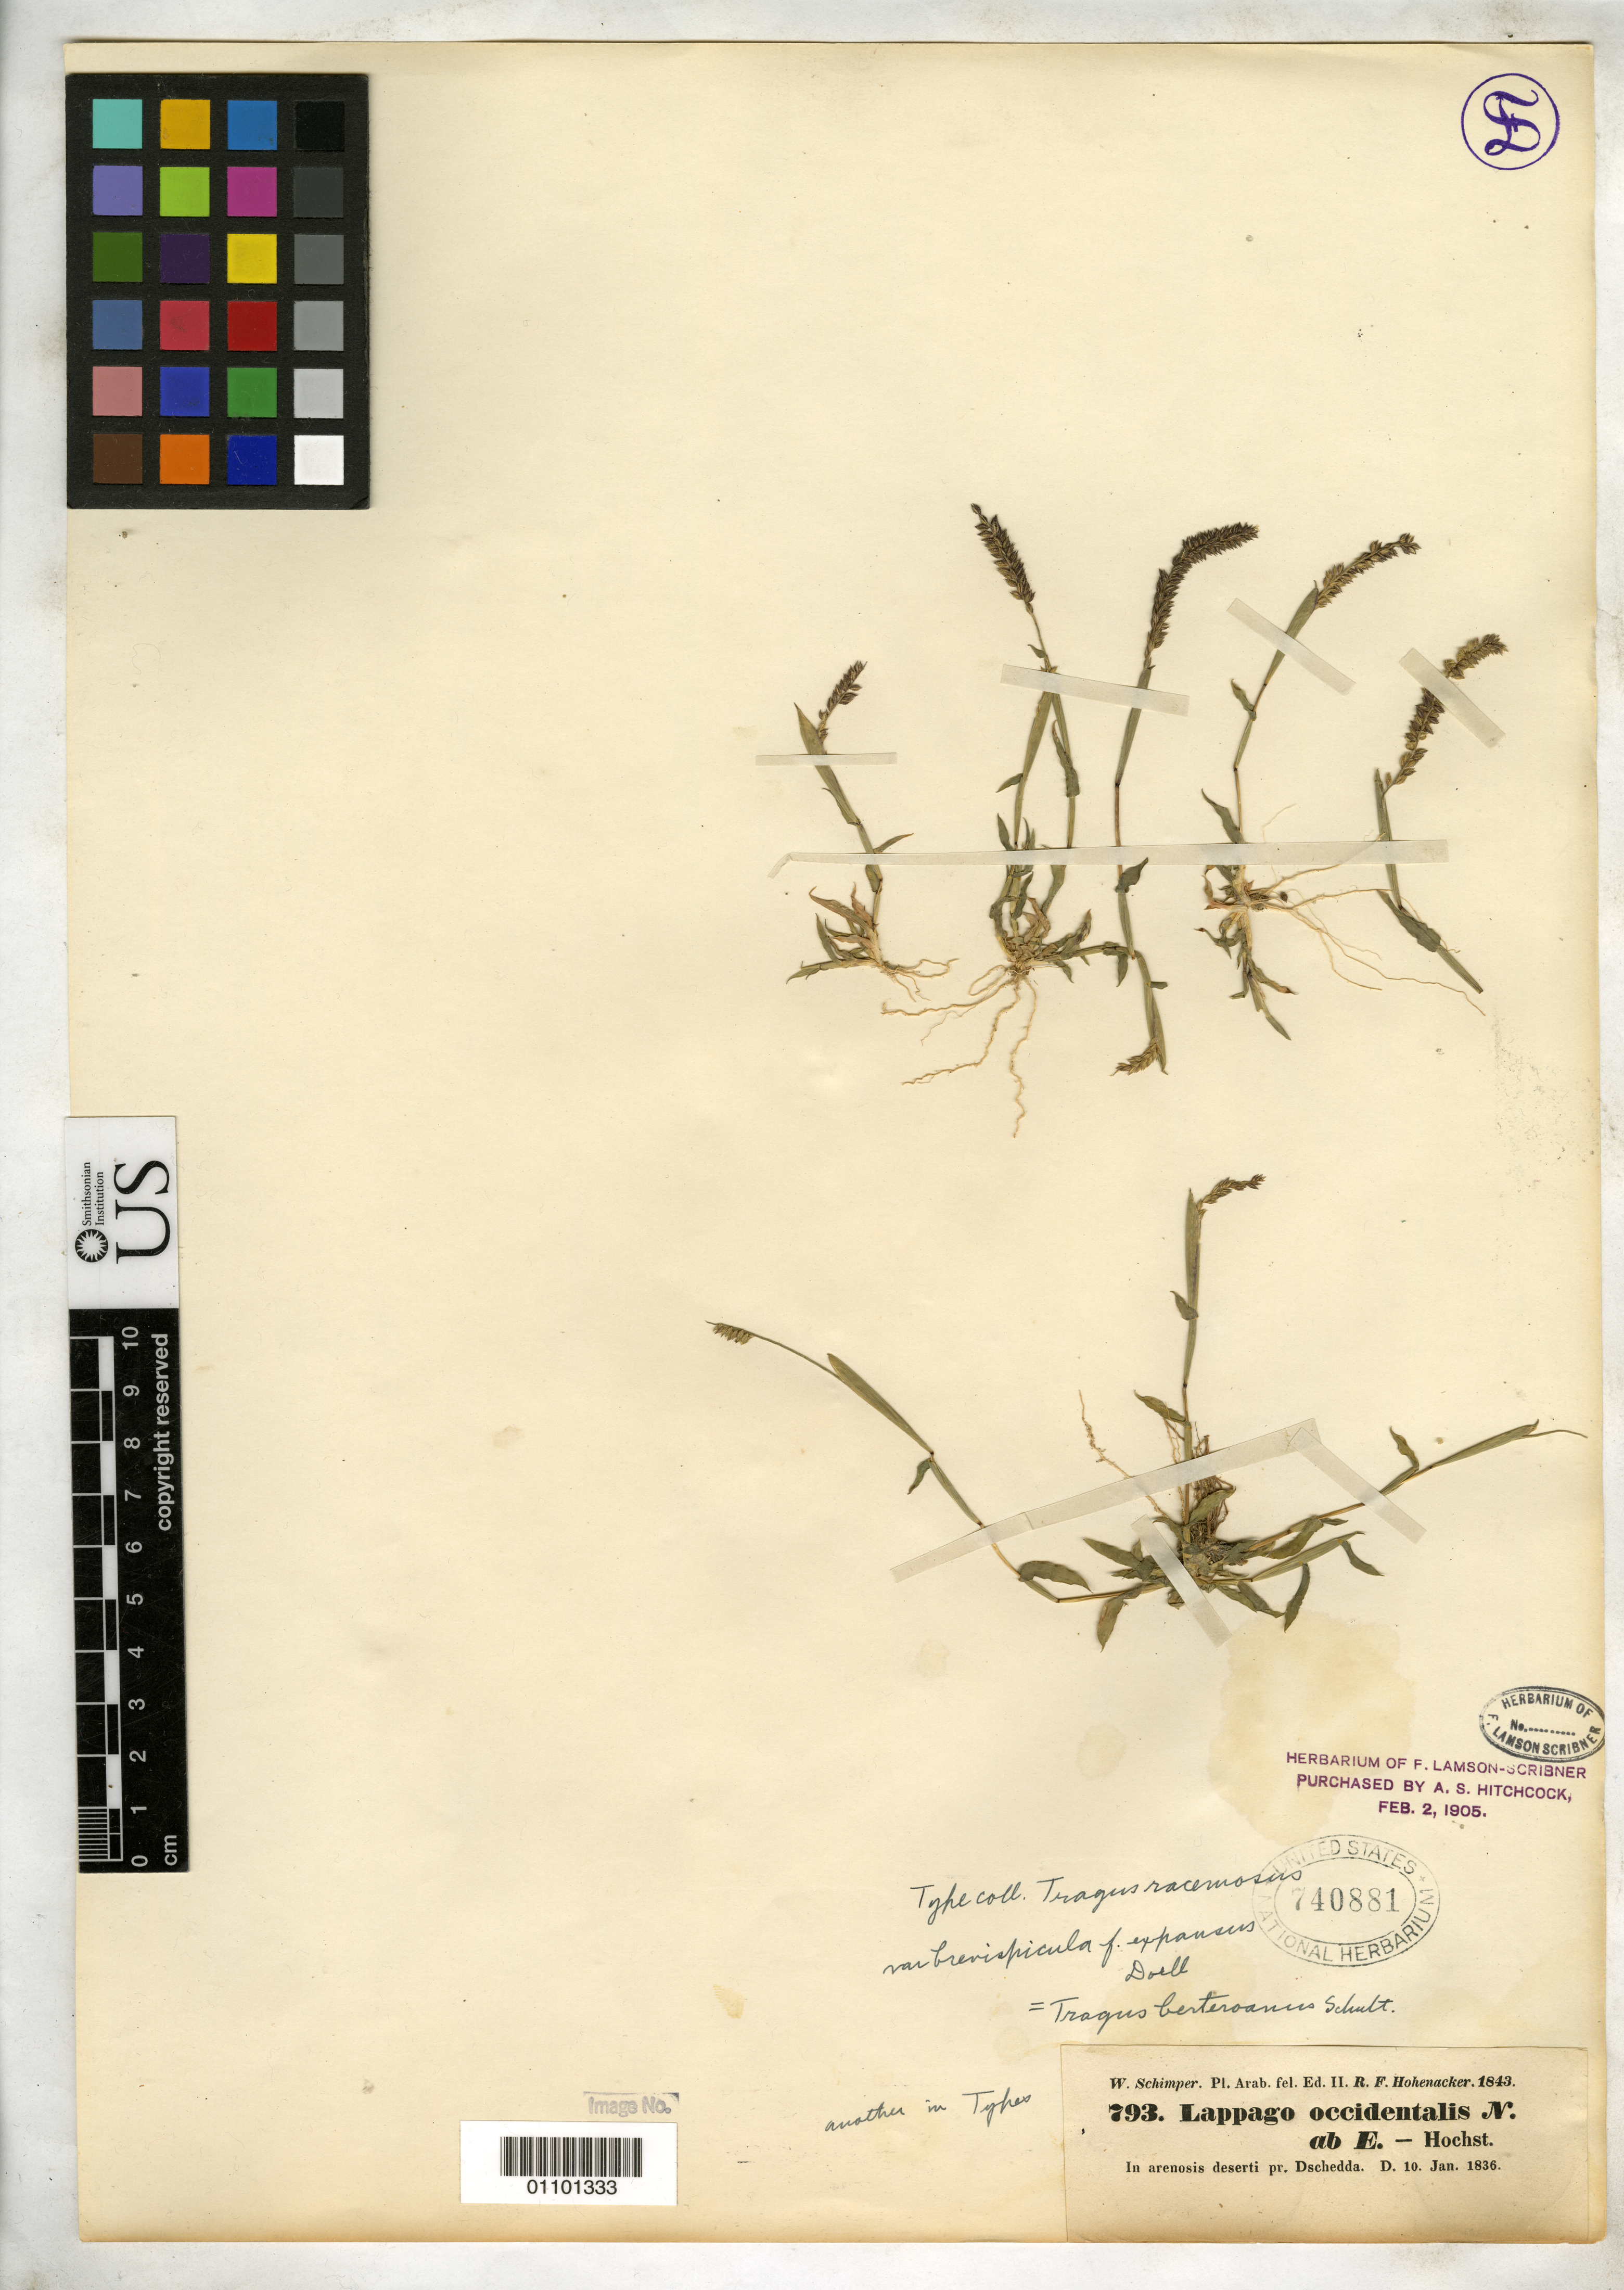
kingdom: Plantae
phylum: Tracheophyta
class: Liliopsida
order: Poales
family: Poaceae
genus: Tragus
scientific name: Tragus racemosus f. expansus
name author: Döll in Mart.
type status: Isotype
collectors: G. W. Schimper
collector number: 793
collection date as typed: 10 Jan 1836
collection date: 1836-01-10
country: Saudi Arabia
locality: In arenosis deserti pr. Dschedda, Arabia.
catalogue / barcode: US 740881